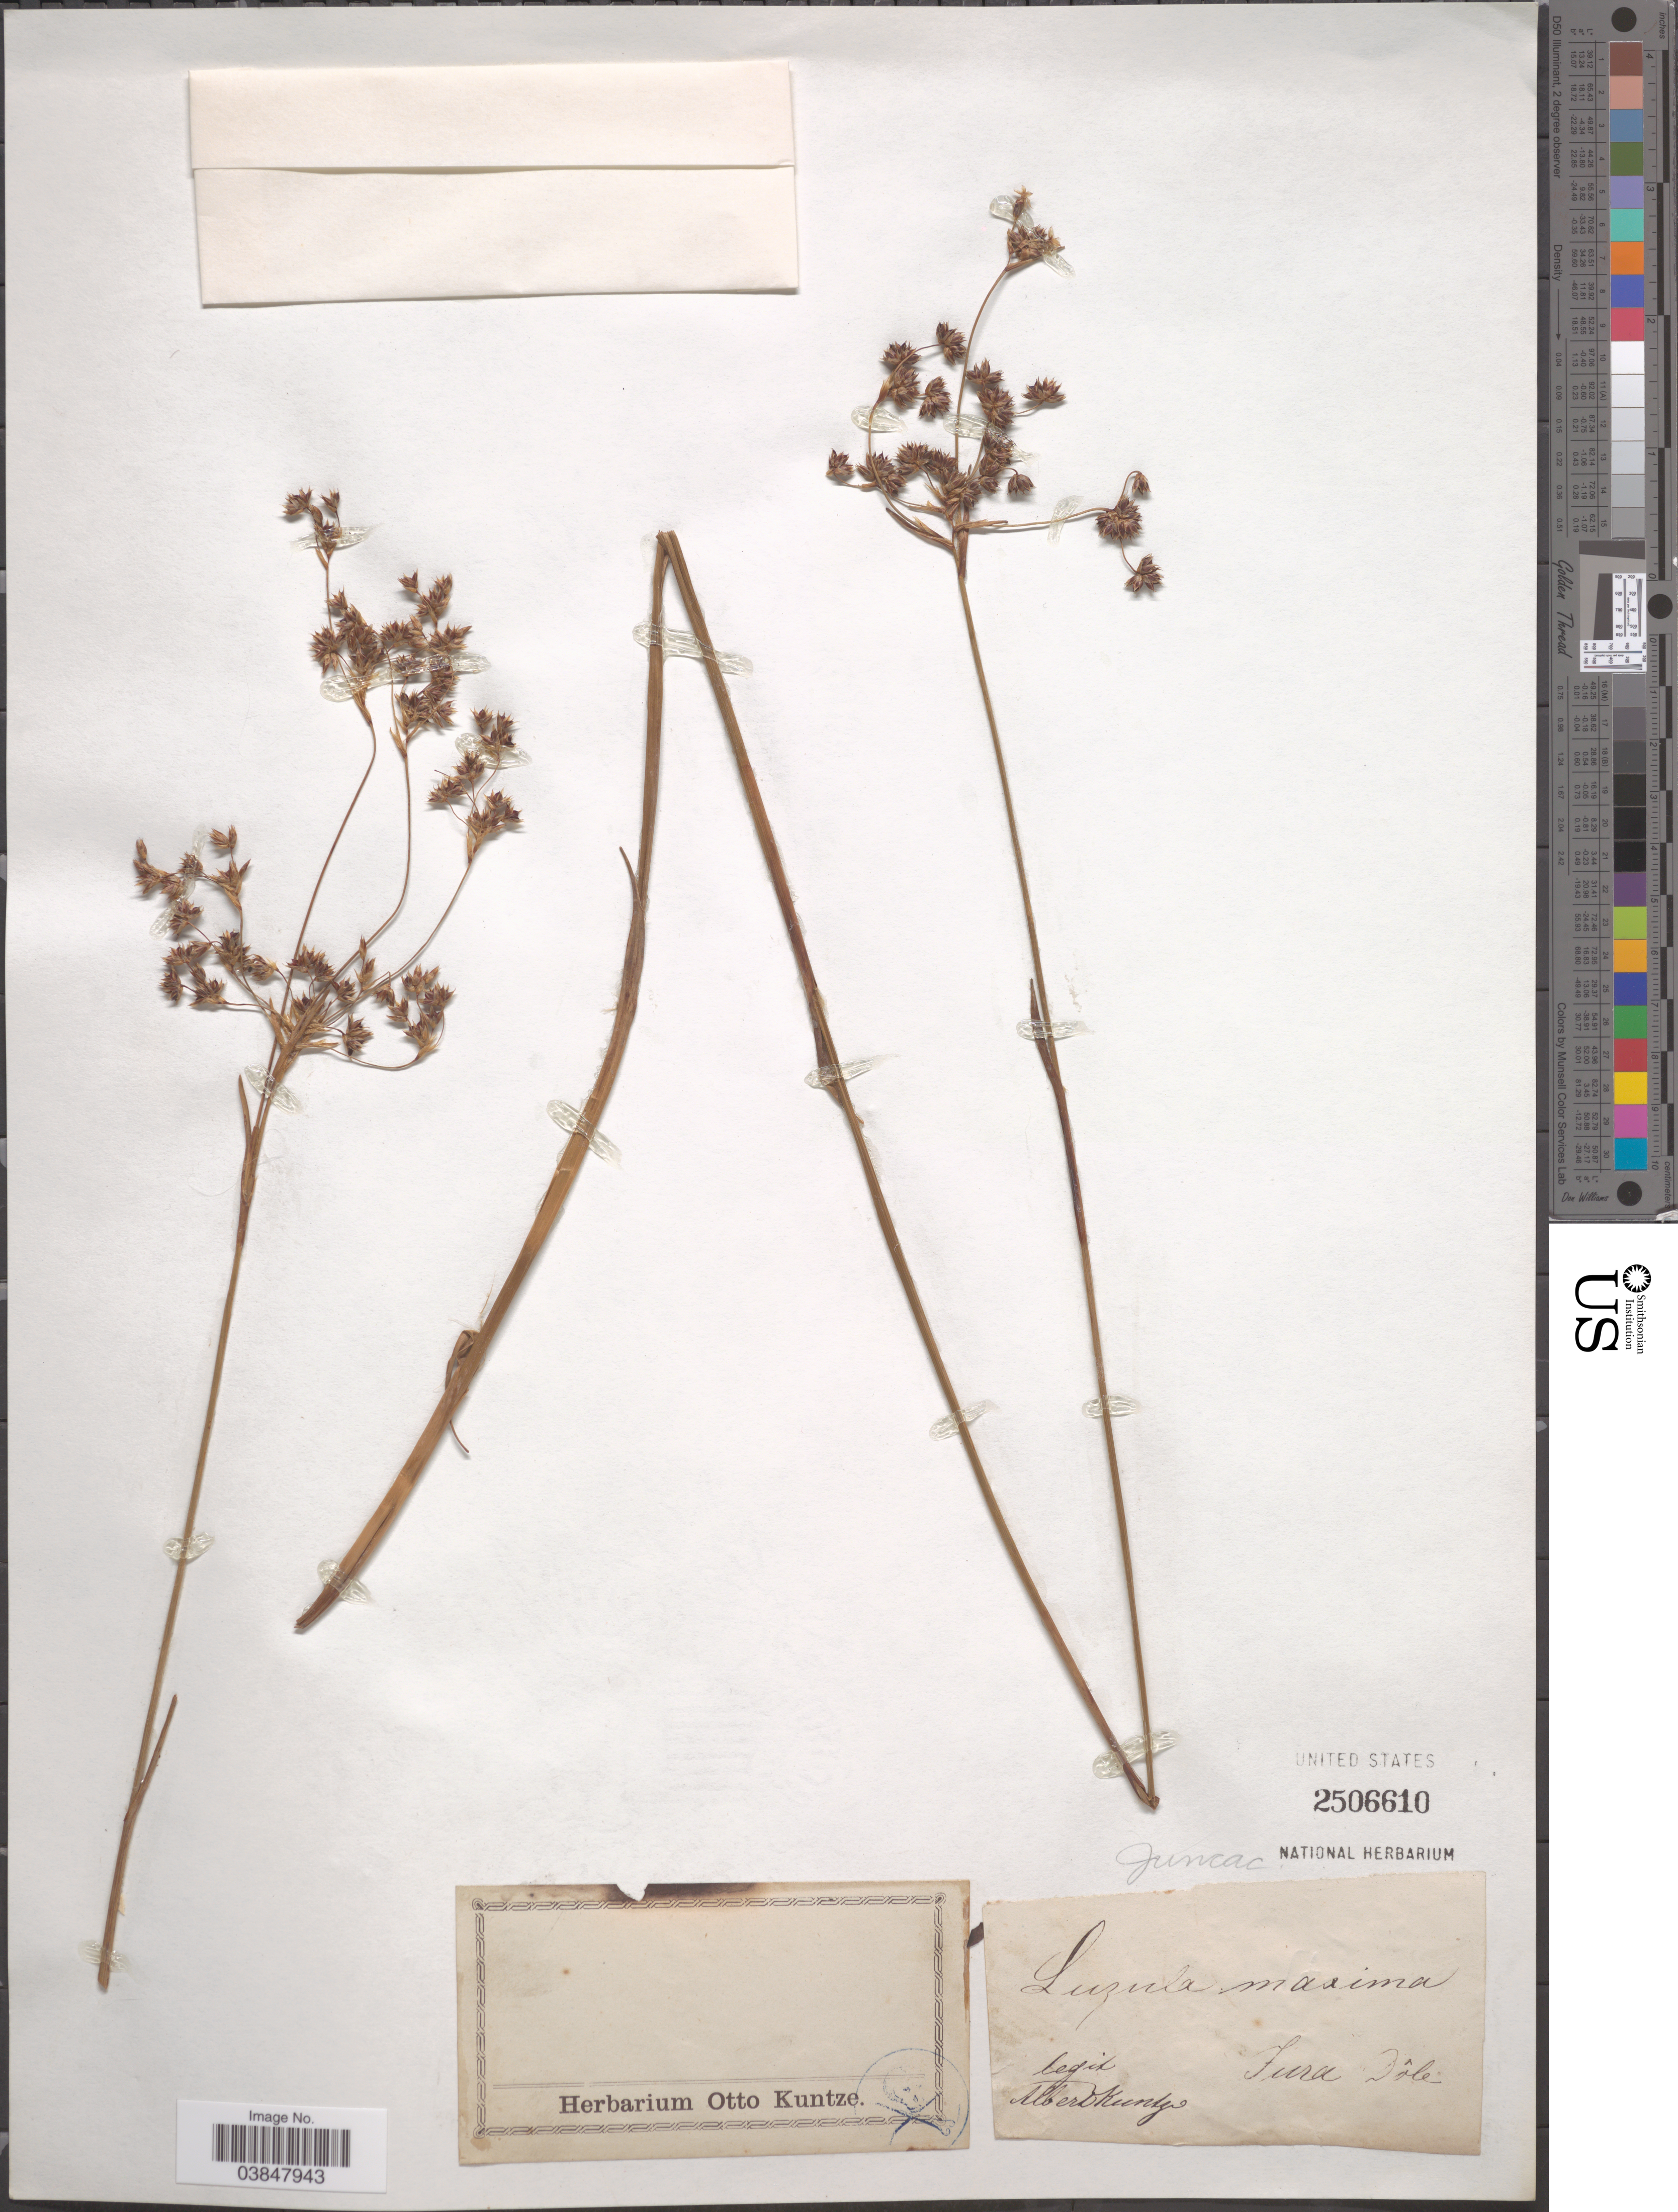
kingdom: Plantae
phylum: Tracheophyta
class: Liliopsida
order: Poales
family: Juncaceae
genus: Luzula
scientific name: Luzula maxima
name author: (Reichard) DC.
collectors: A. Kuntze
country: Switzerland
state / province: Jura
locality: Dôle.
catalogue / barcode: US 2506610